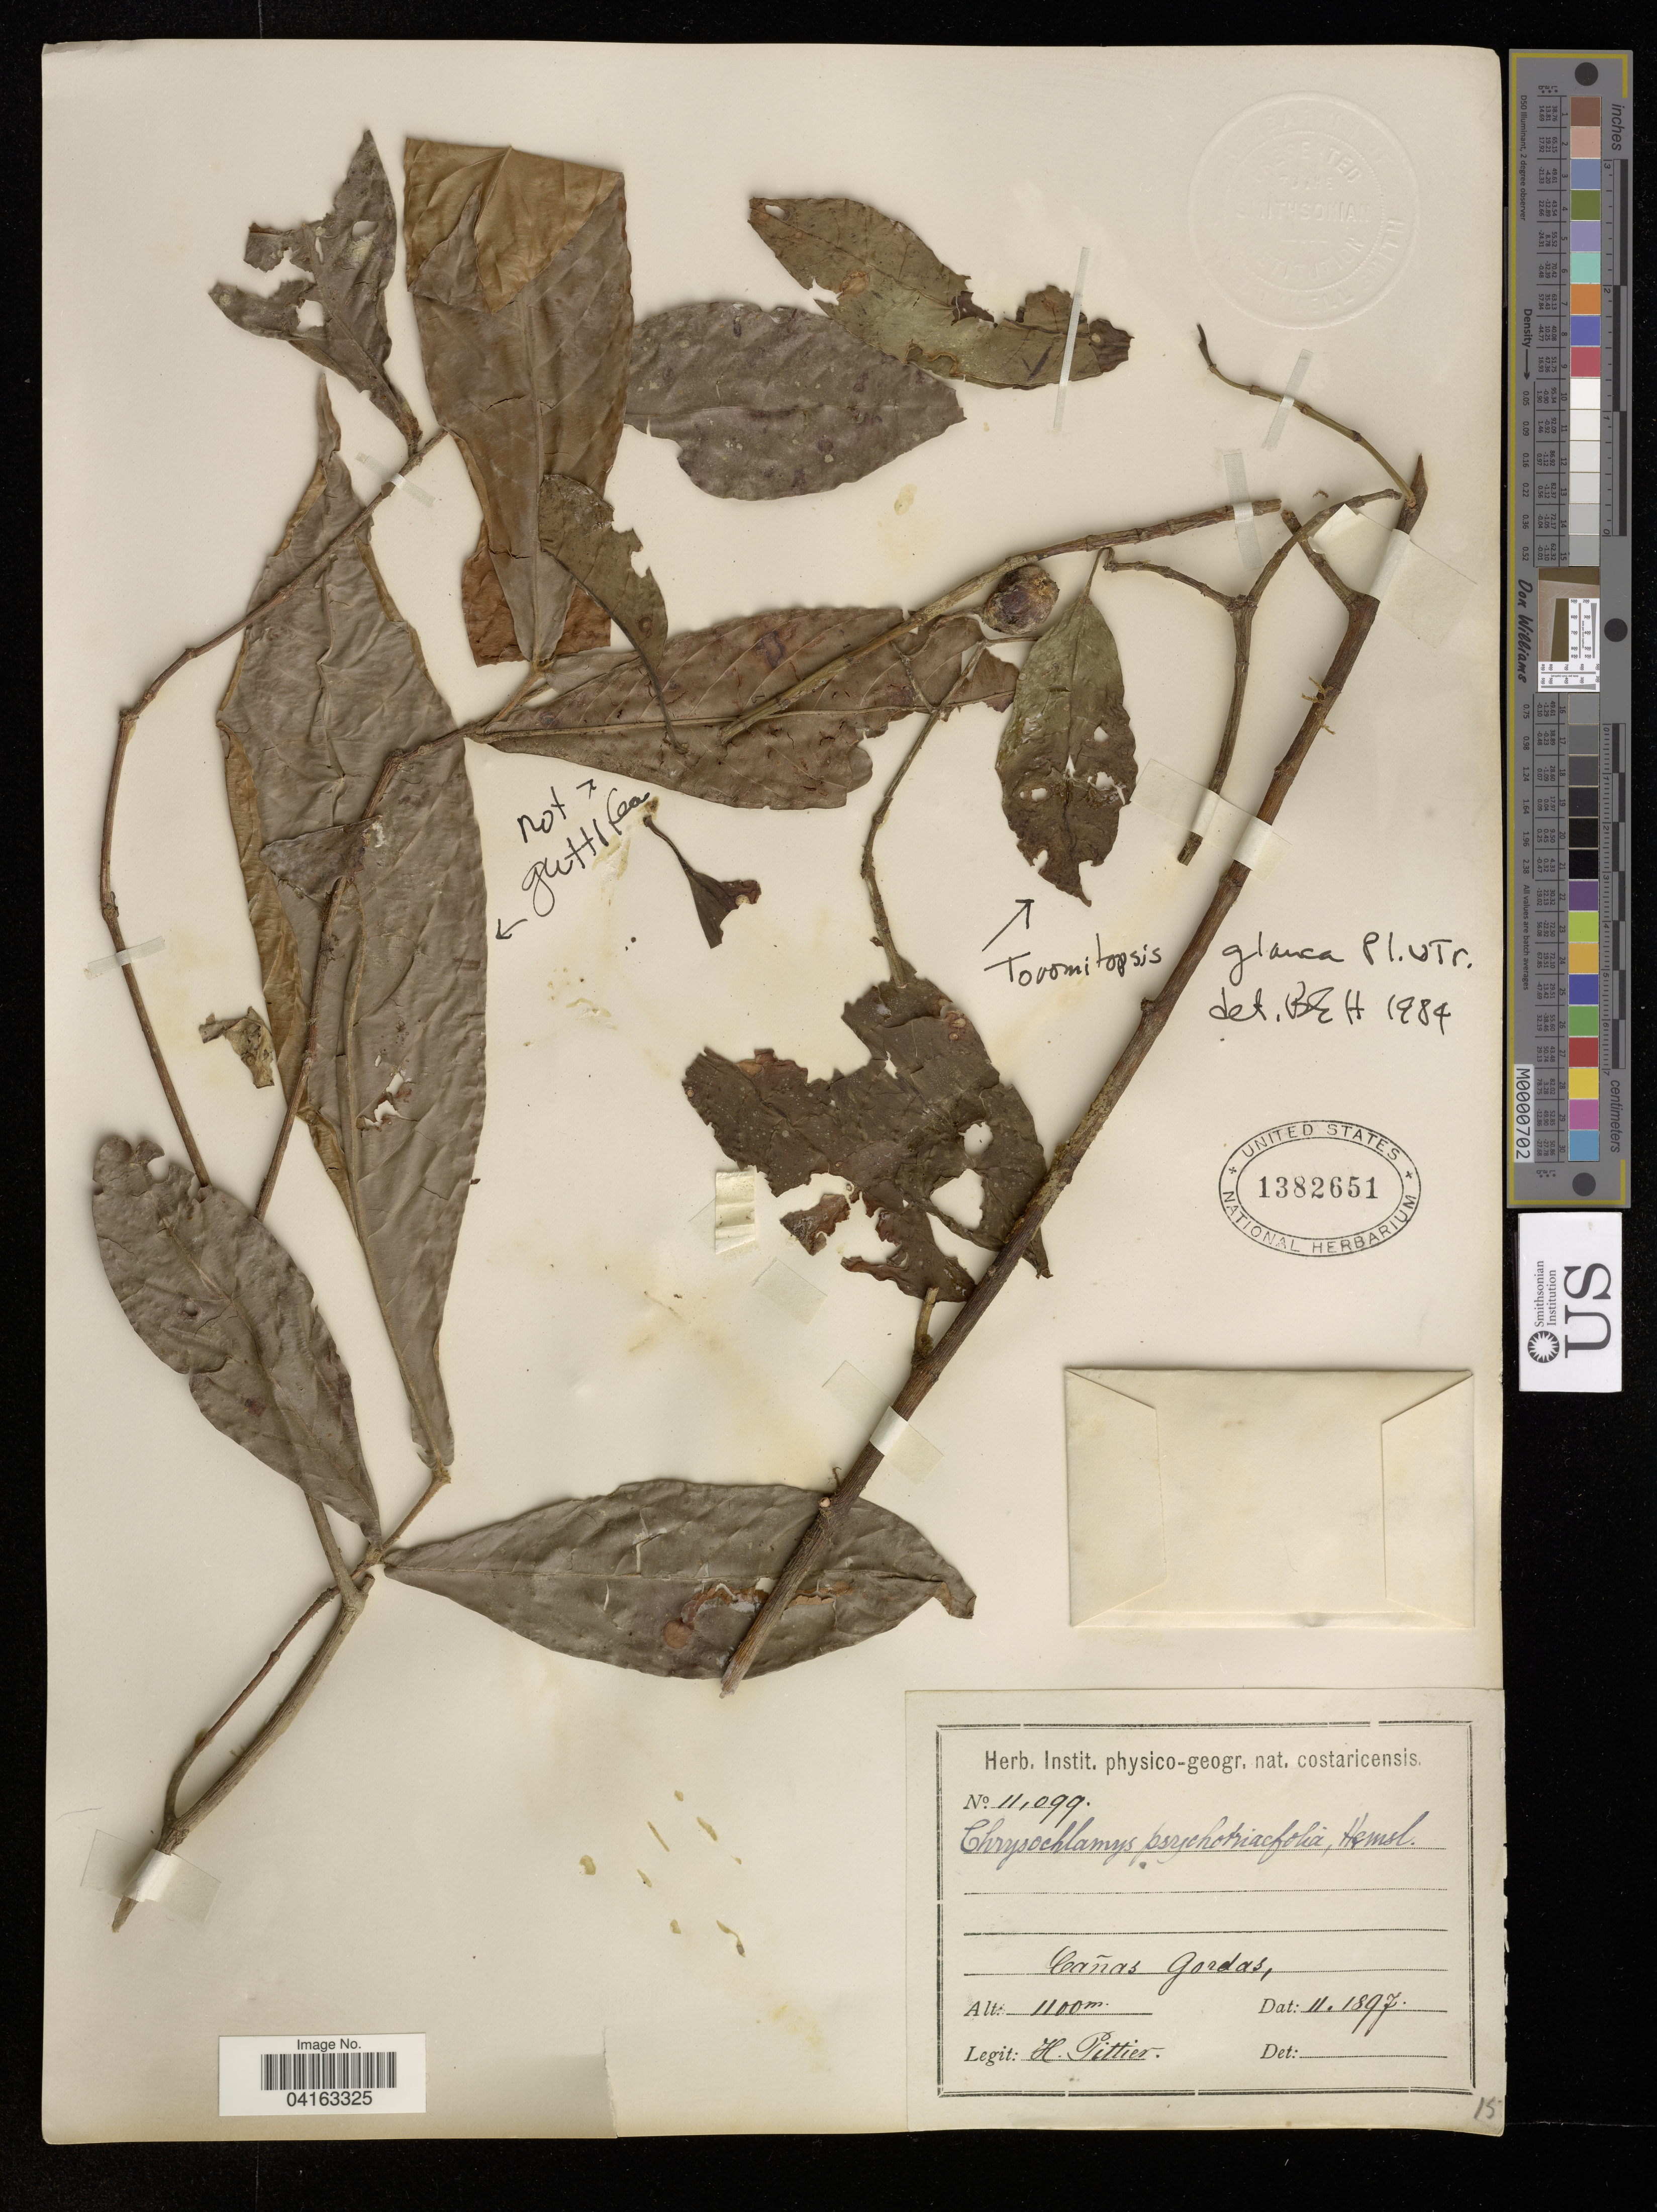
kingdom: Plantae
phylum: Tracheophyta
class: Magnoliopsida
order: Malpighiales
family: Clusiaceae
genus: Tovomita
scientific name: Tovomita glauca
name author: (Oerst. ex Planch. & Triana) L.O. Williams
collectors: H. F. Pittier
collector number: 11,099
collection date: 1897-11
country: Colombia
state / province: Antioquia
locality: Cañas Gordas.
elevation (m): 1100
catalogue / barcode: US 1382651